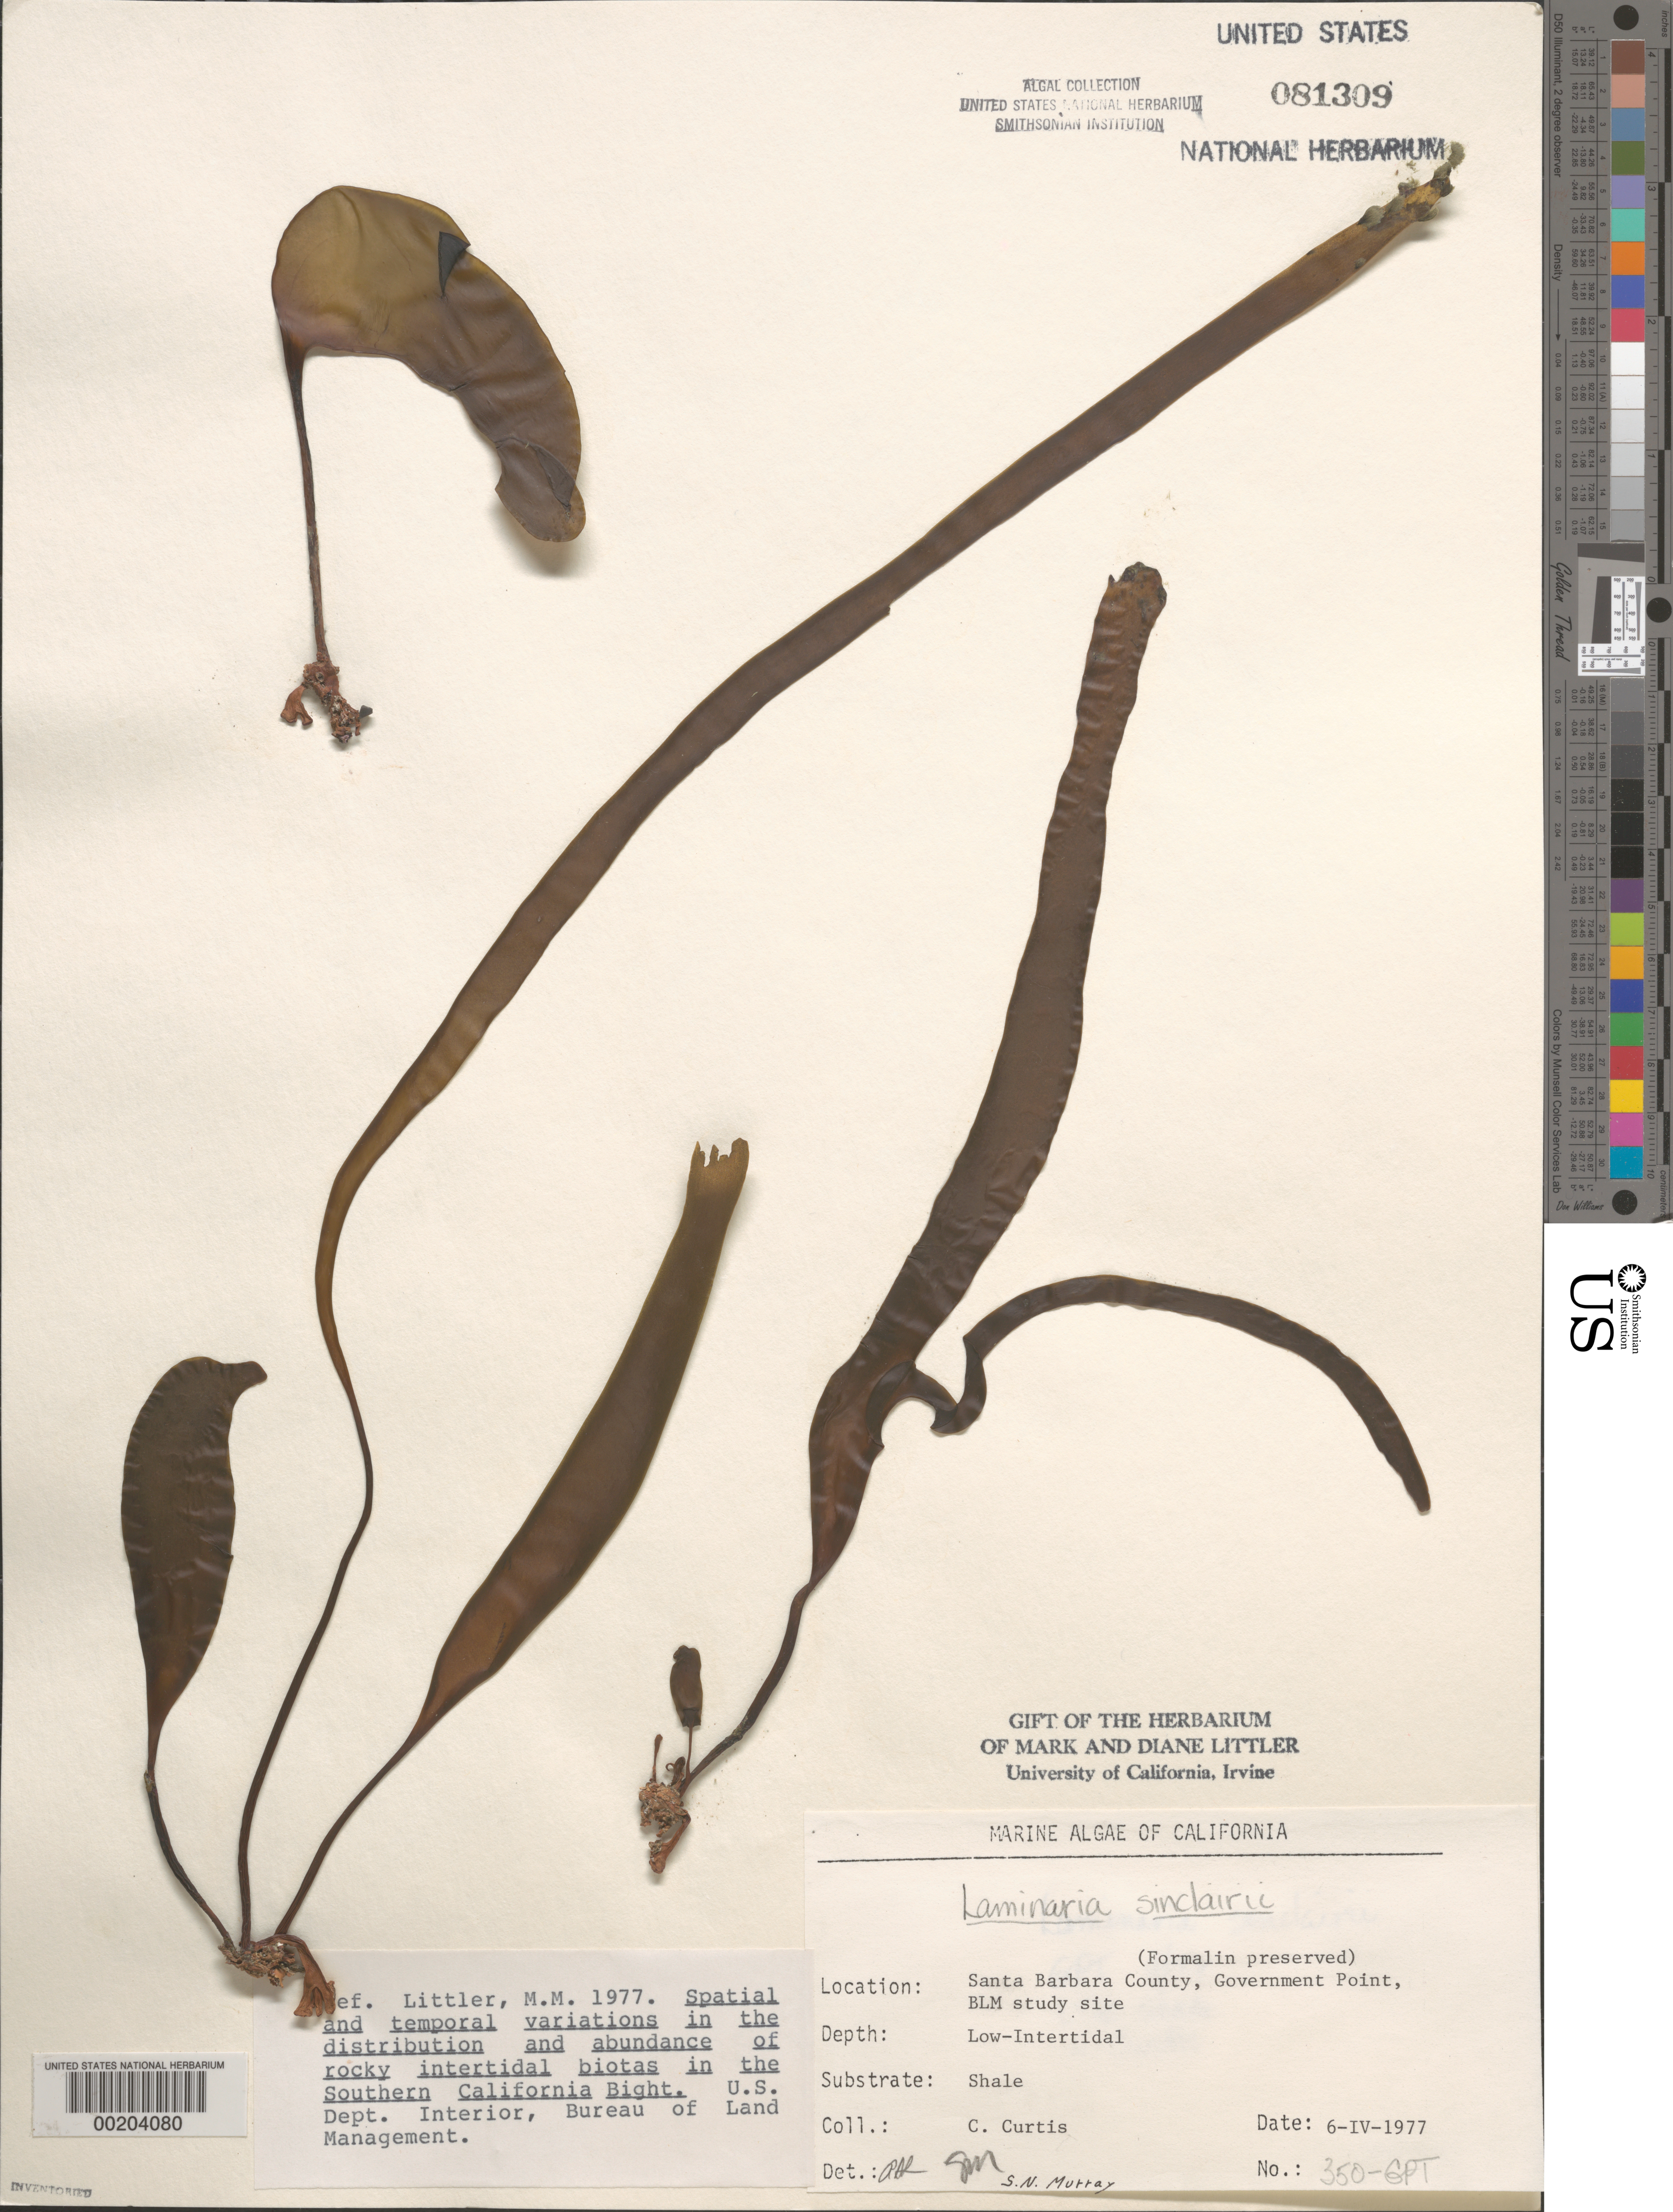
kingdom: Chromista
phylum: Ochrophyta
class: Phaeophyceae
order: Laminariales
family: Laminariaceae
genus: Laminaria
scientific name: Laminaria sinclairii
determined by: Sims, Robert H.; Murray, S. N.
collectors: C. Curtis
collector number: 350-GPT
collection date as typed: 06 Apr 1977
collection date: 1977-04-06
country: United States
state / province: California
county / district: Santa Barbara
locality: Government Point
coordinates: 34 26'31"N, 120 24'06"W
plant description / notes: BLM-SOCALBIGHT Rocky Intertidal Survey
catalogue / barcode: US 81309